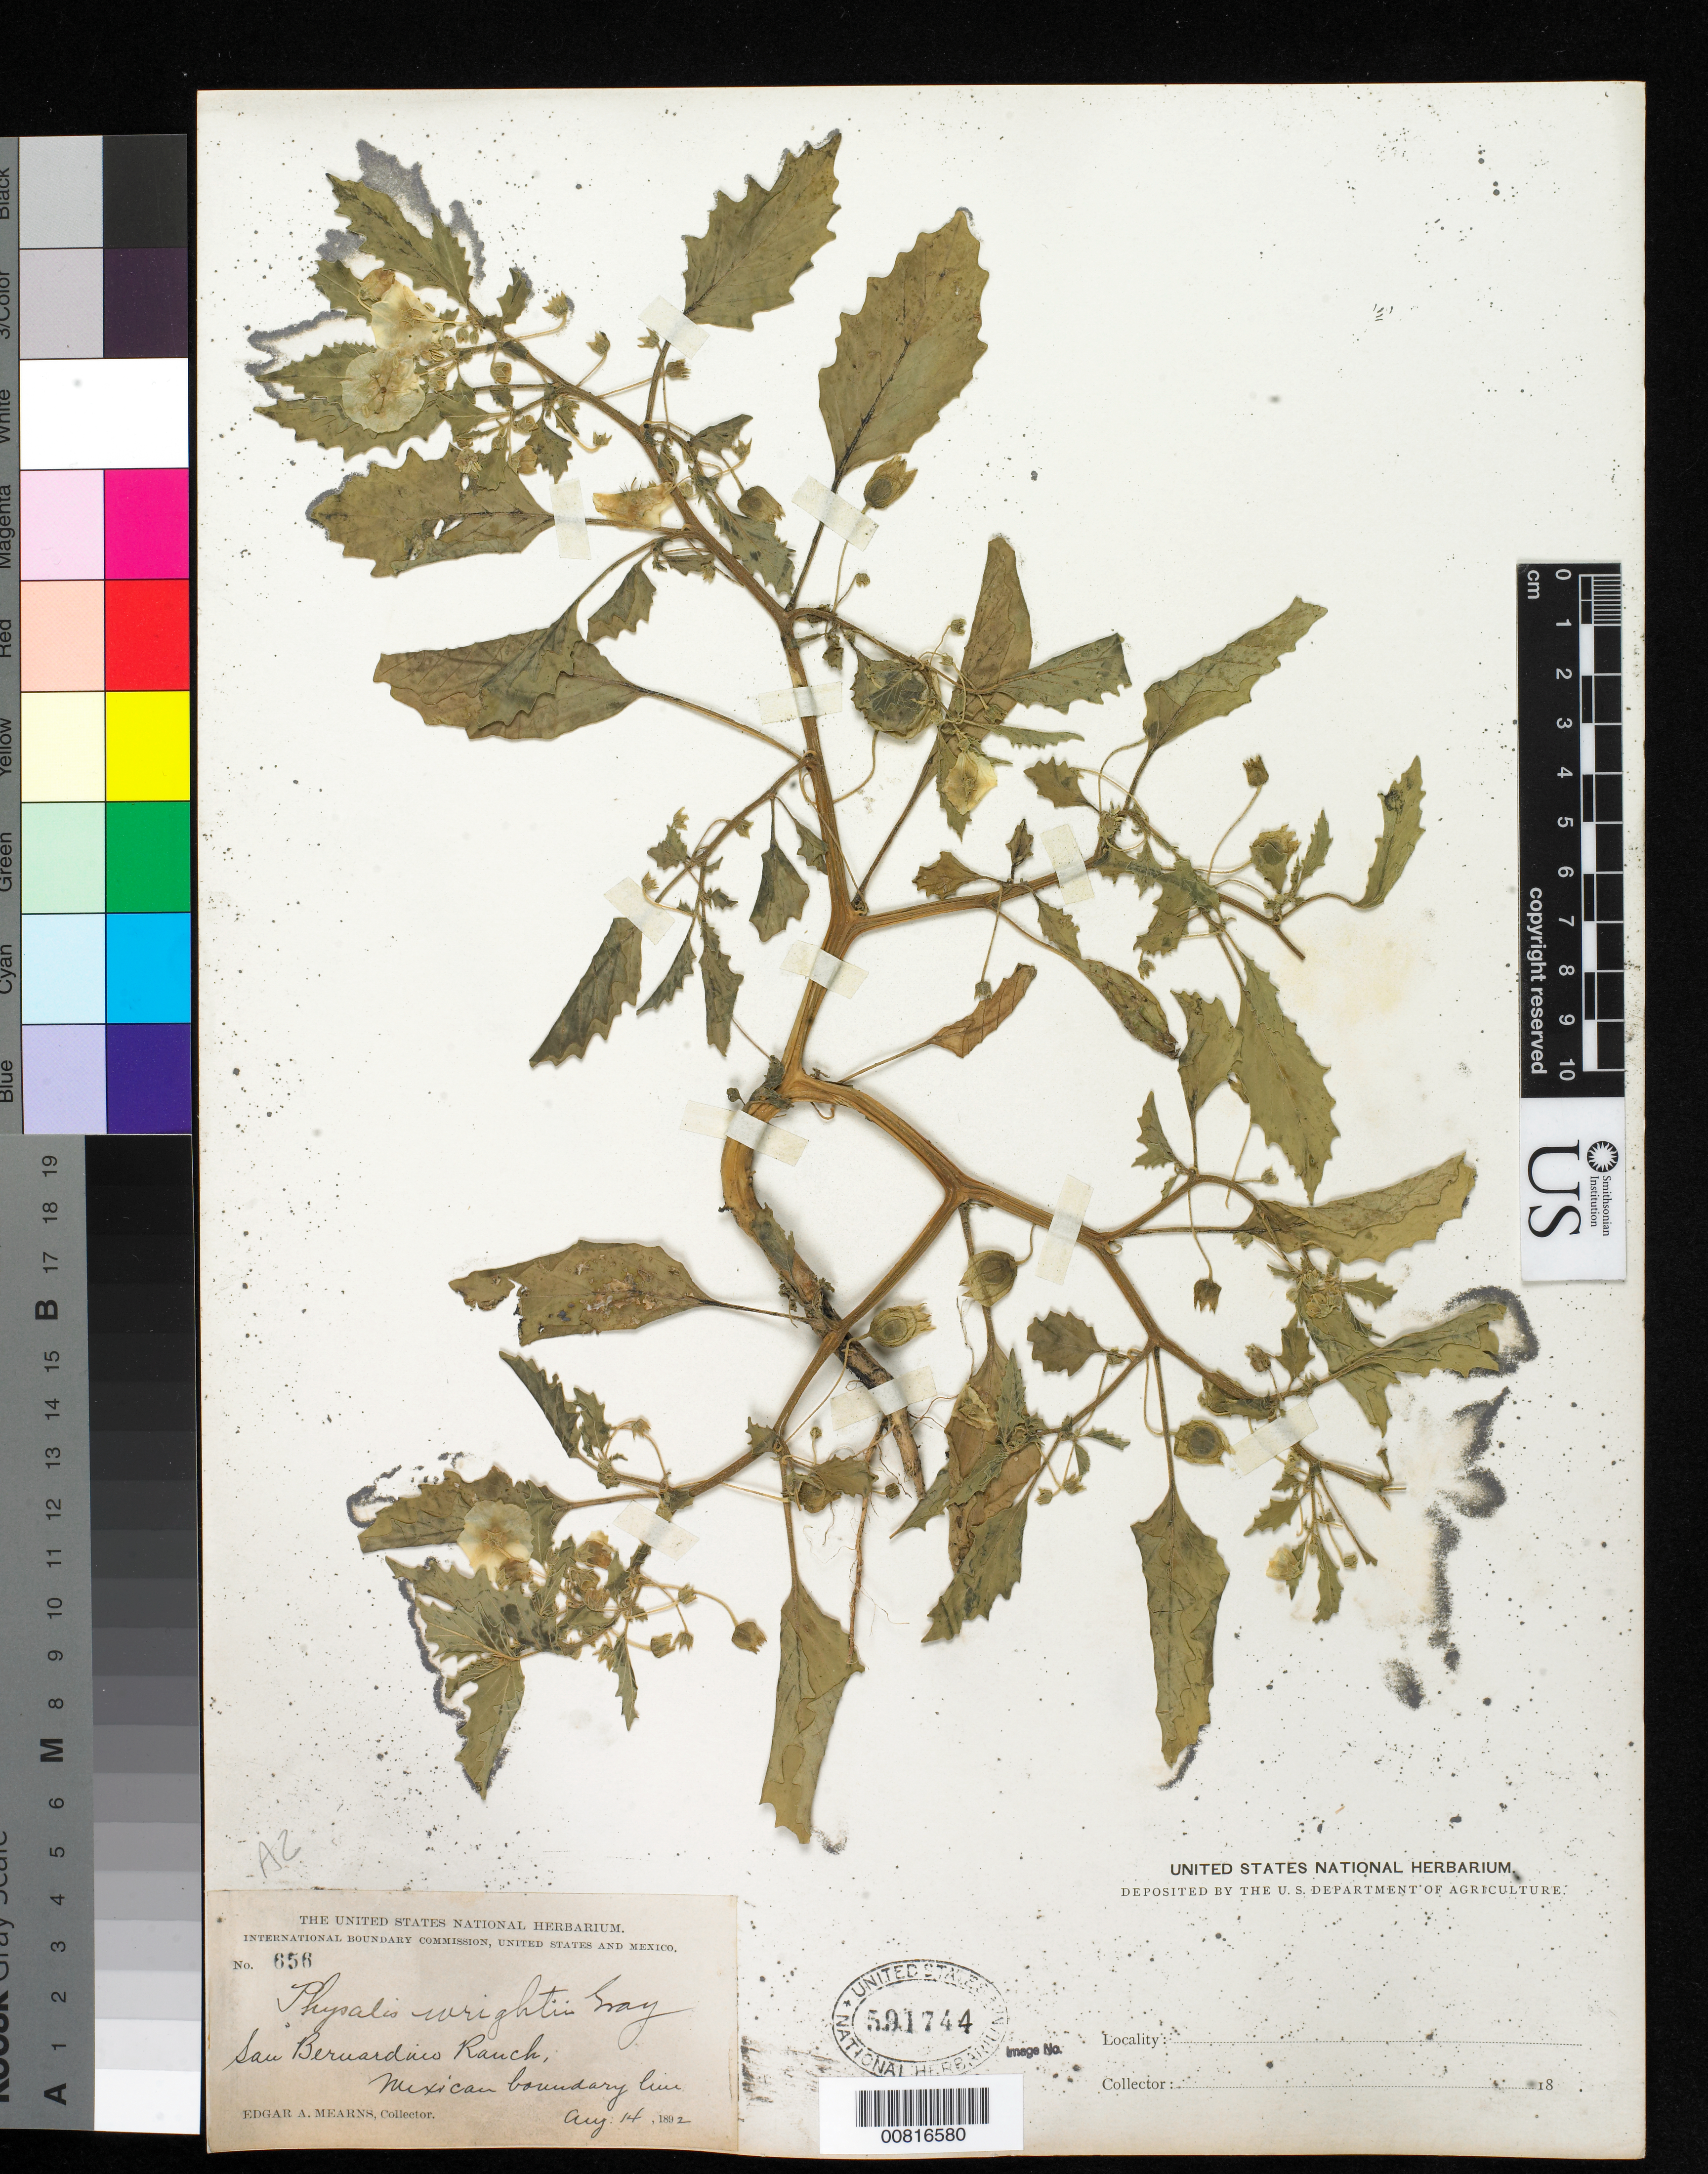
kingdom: Plantae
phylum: Tracheophyta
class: Magnoliopsida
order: Solanales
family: Solanaceae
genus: Physalis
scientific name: Physalis acutifolia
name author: (Miers) Sandwith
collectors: E. A. Mearns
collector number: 656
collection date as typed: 14 Aug 1892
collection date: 1892-08-14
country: United States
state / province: Arizona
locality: San Bernardino Ranch. Mexican Boundary Line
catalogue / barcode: US 591744